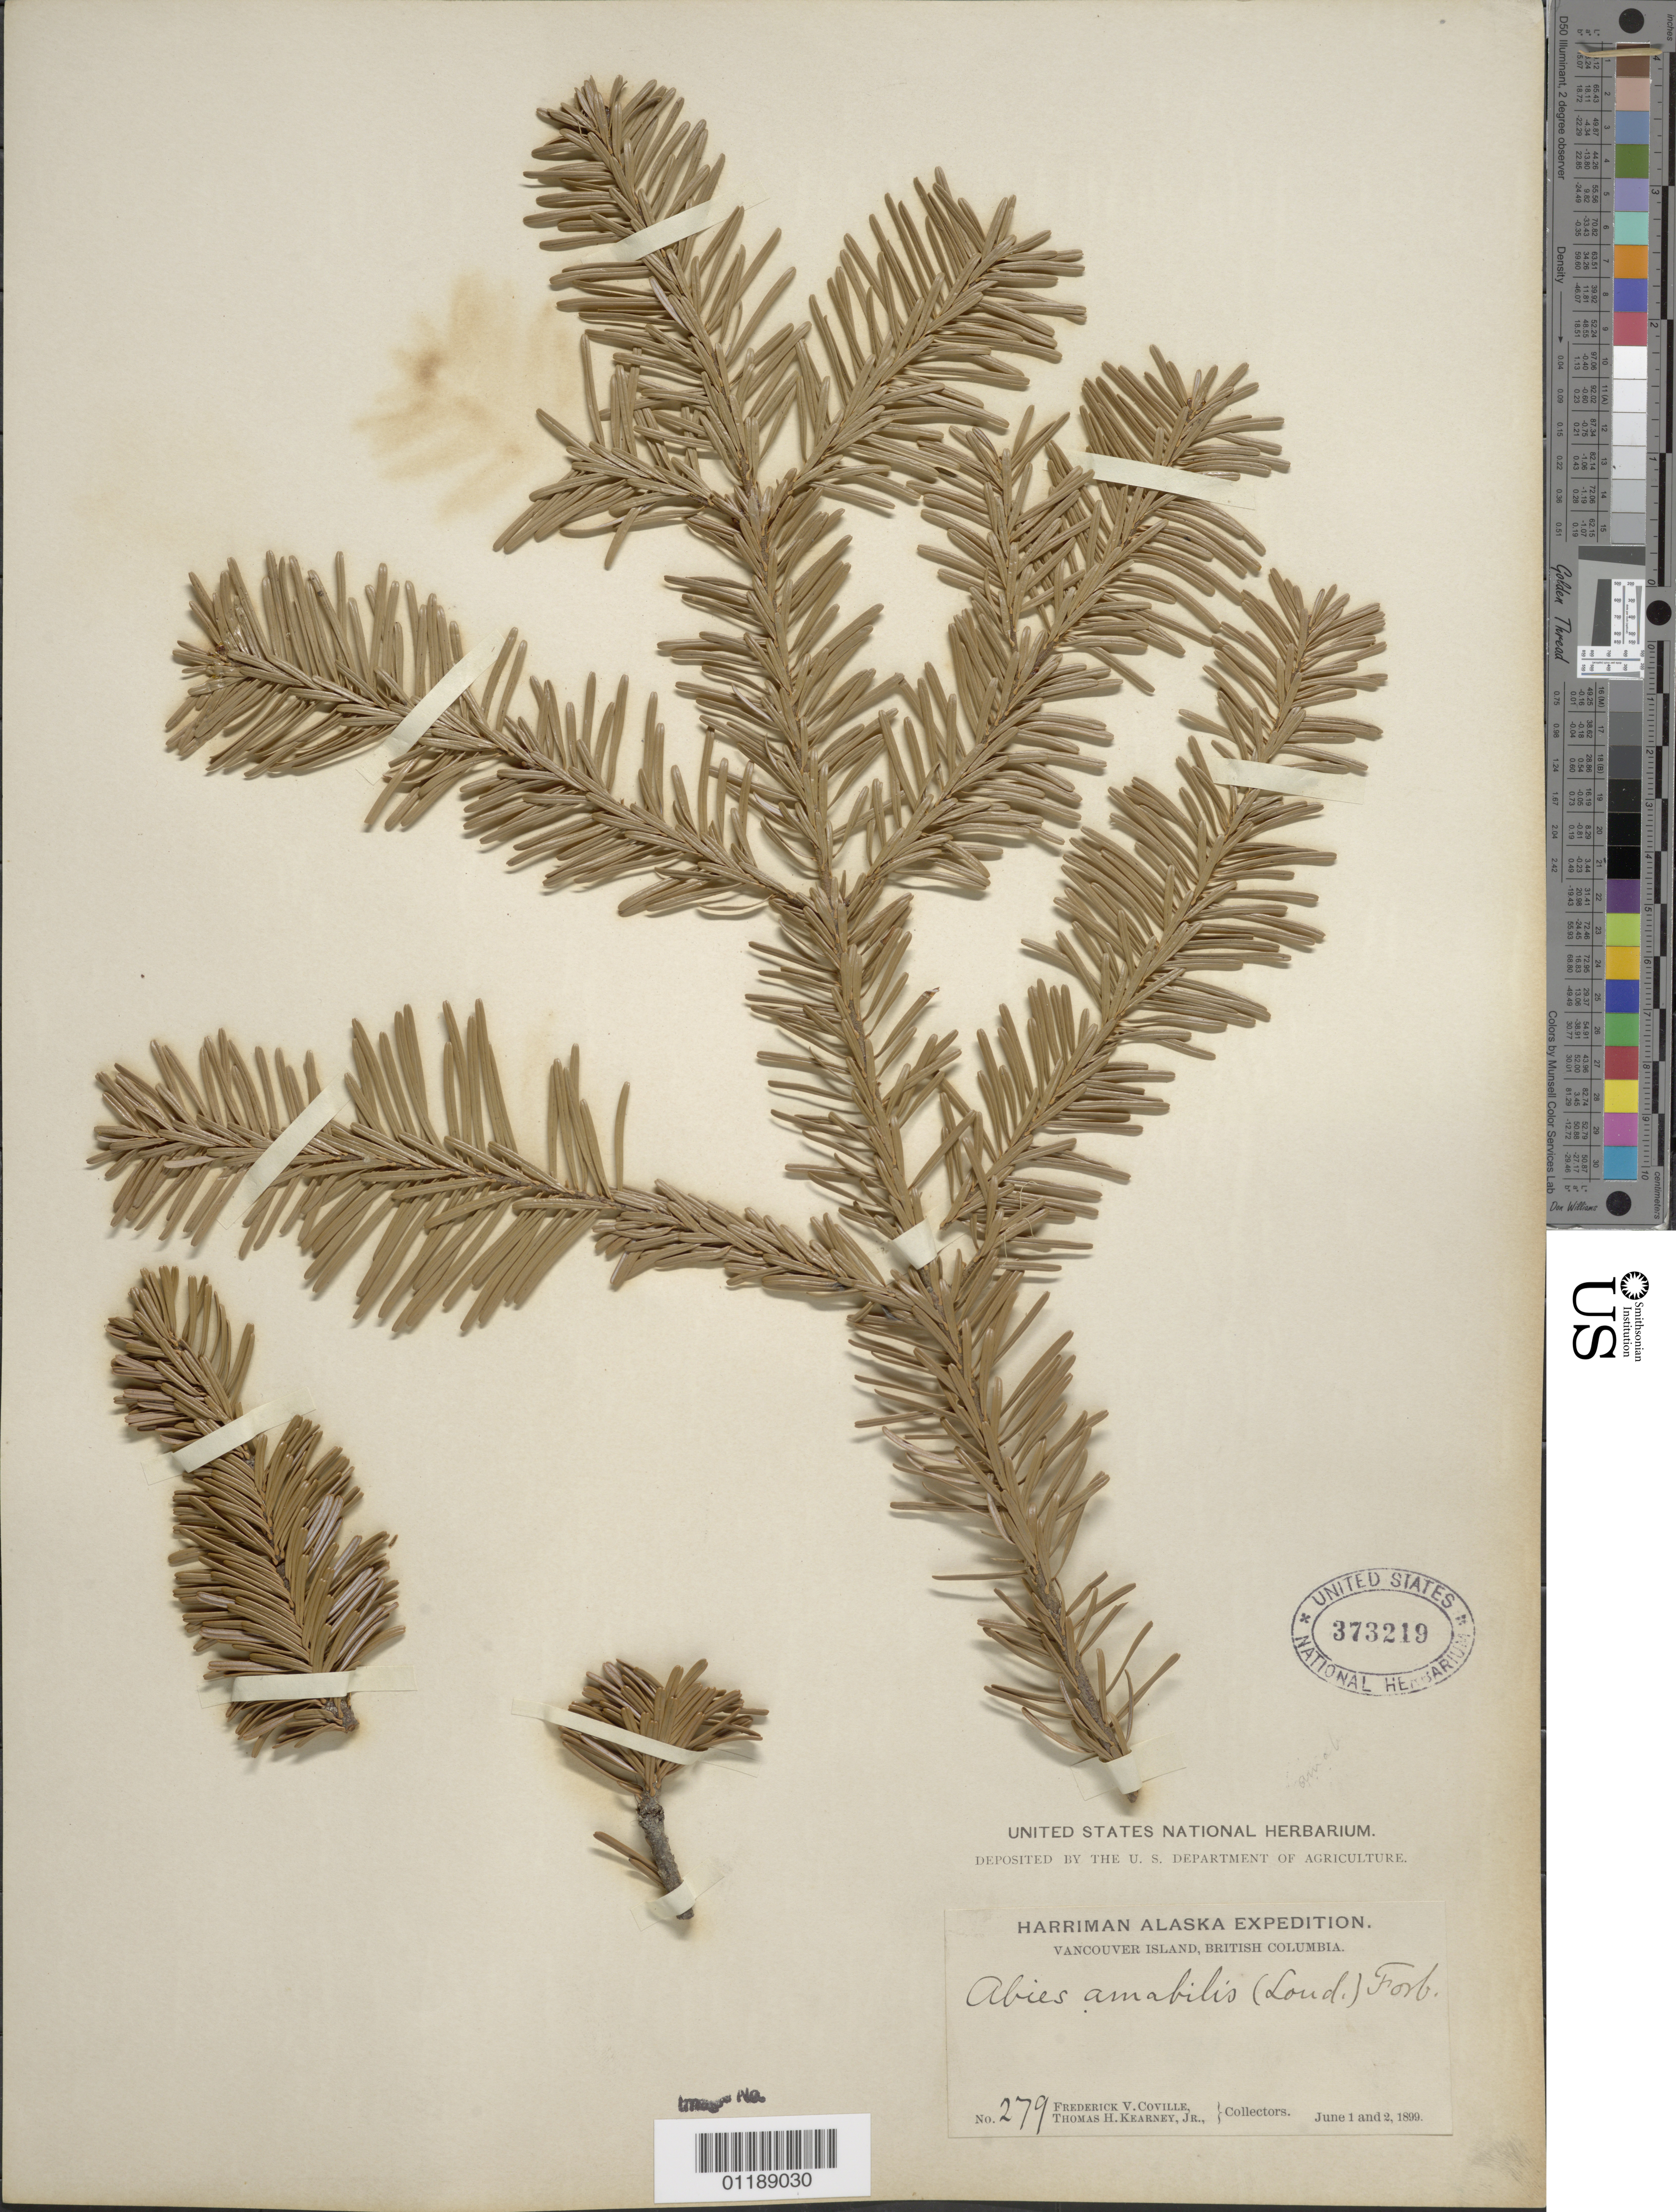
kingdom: Plantae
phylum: Tracheophyta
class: Pinopsida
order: Pinales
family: Pinaceae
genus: Abies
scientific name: Abies amabilis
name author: Douglas ex J. Forbes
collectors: F. V. Coville & T. H. Kearney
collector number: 279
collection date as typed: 1 Jun 1899 and 2 Jun 1899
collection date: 1899-06-01,1899-06-02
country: Canada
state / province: British Columbia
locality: Vancouver Island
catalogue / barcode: US 373219